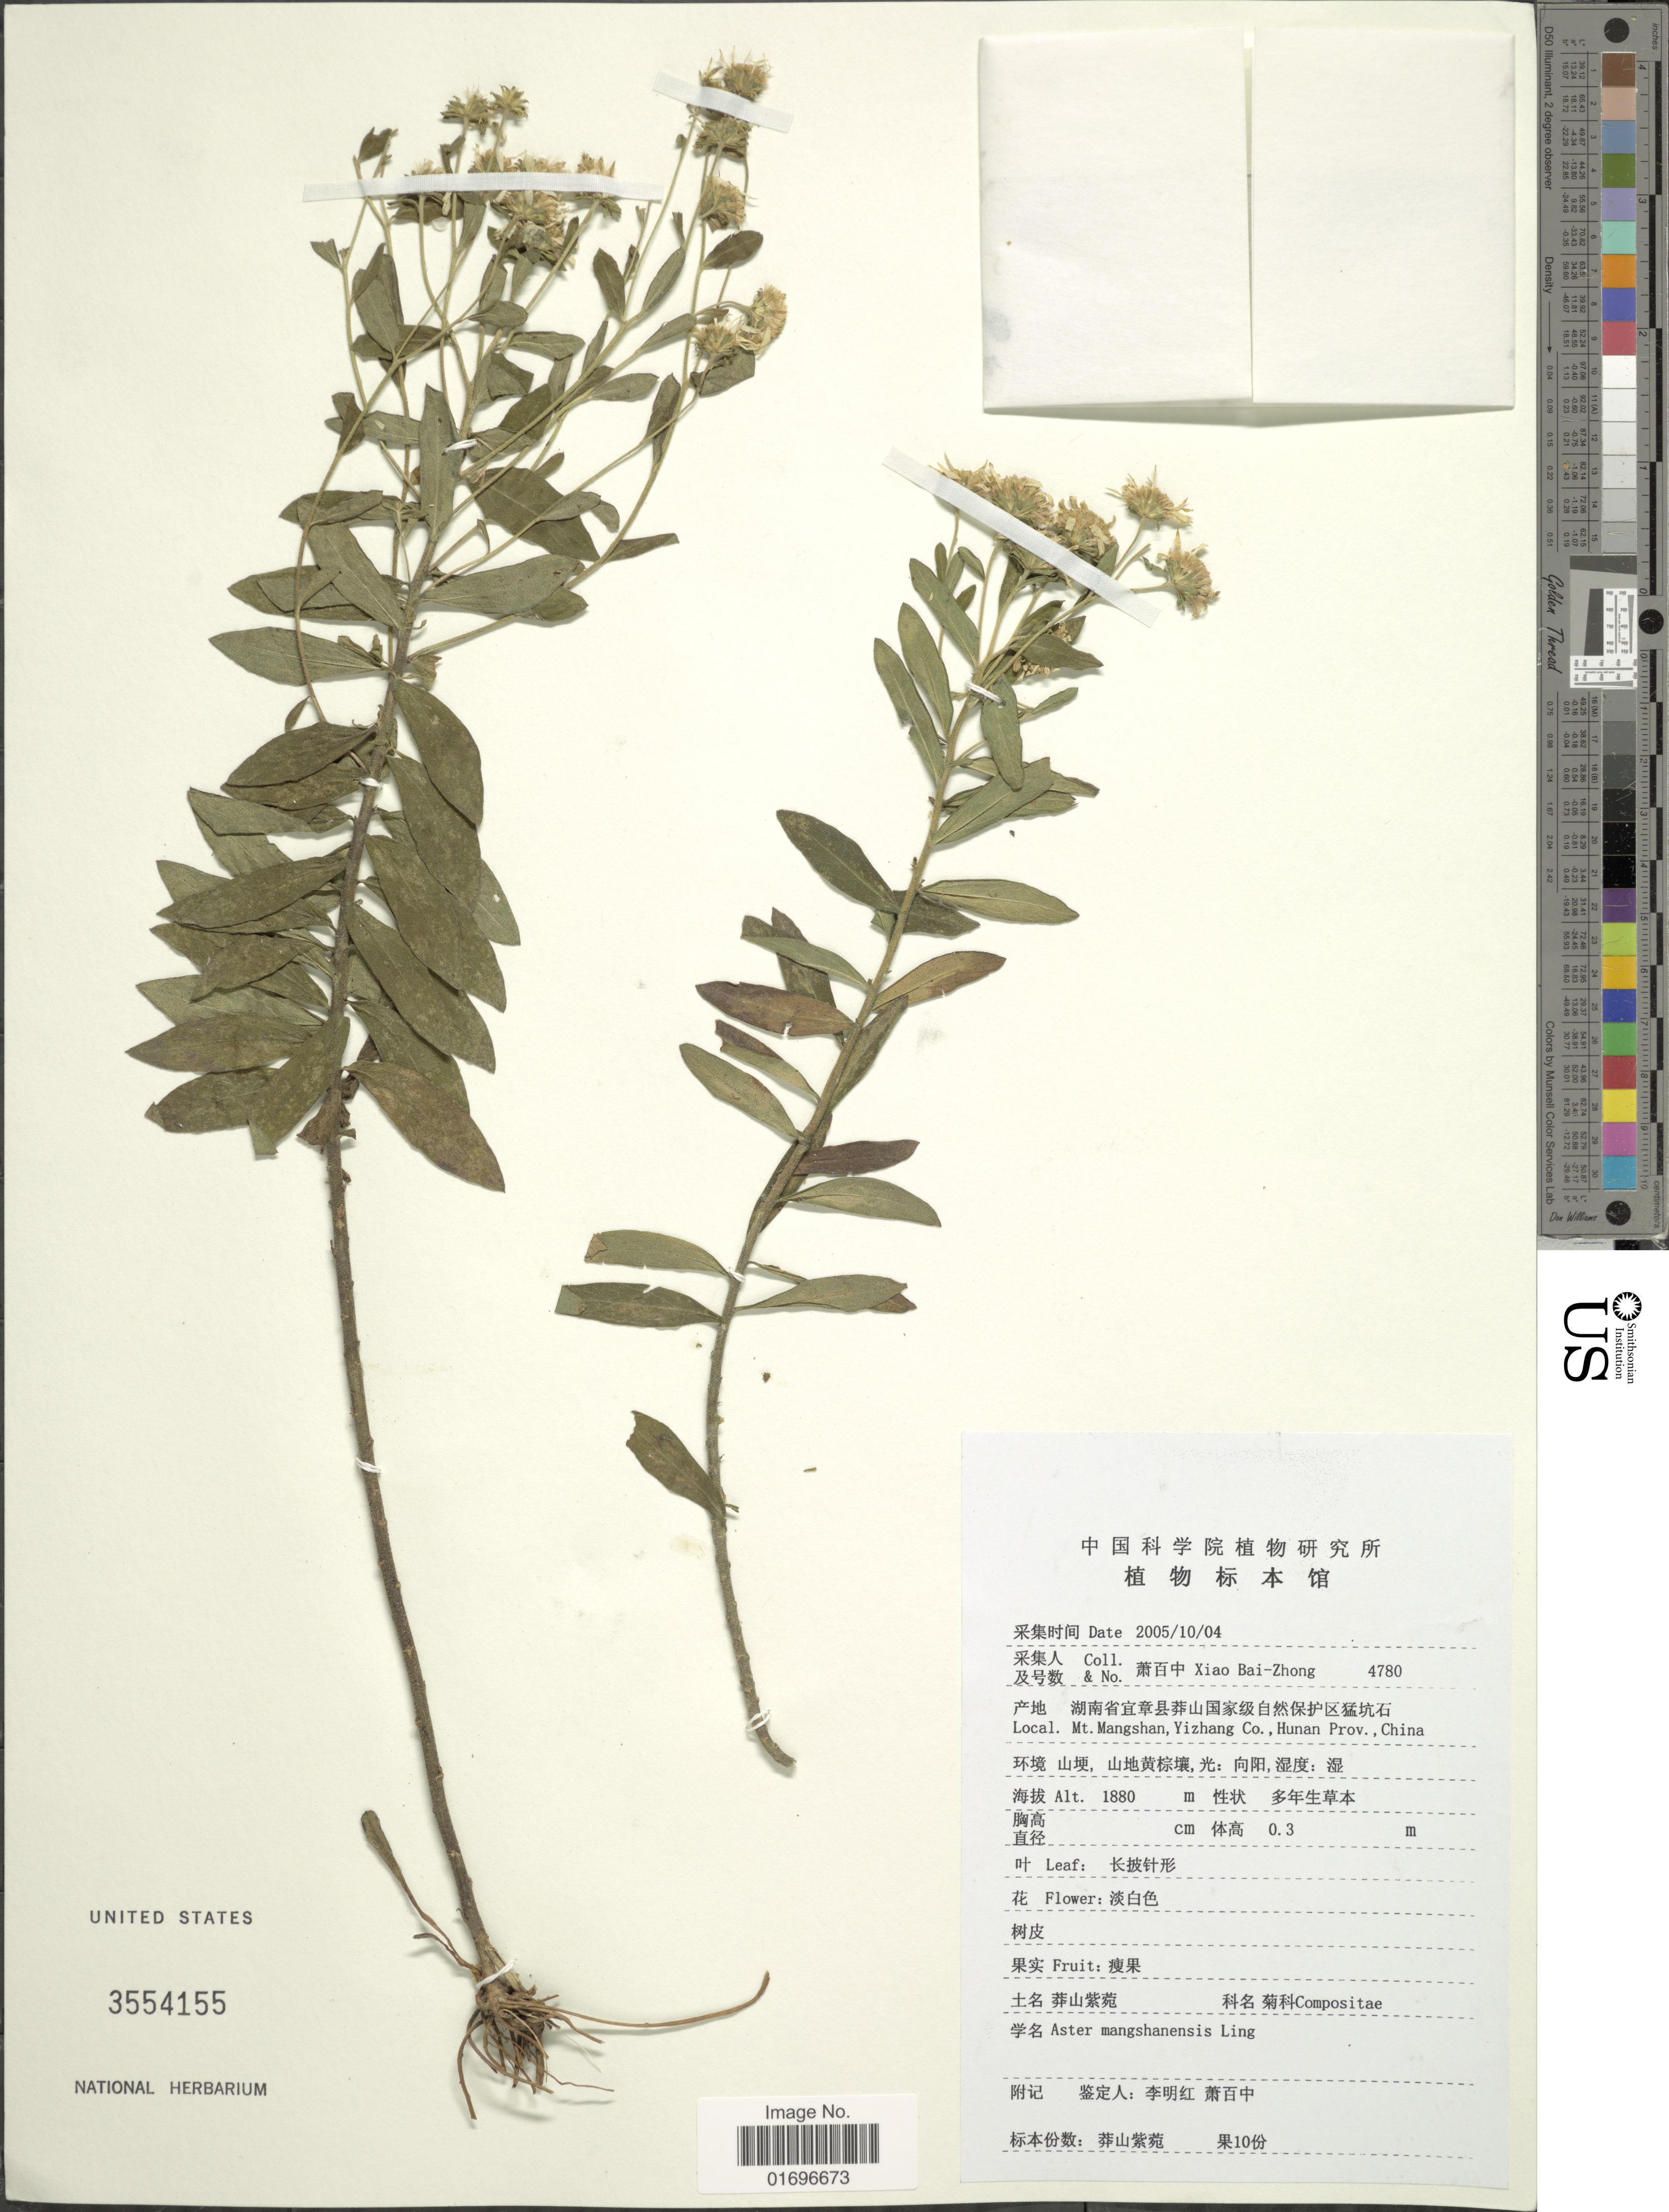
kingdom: Plantae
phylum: Tracheophyta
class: Magnoliopsida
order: Asterales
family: Asteraceae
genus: Aster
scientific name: Aster mangshanensis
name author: Ling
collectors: B. Z. Xiao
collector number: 4780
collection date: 2005-10-04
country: China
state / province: Hunan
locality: Mt. Mangshan, Yizhang Co., Hunan Prov., China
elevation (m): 1880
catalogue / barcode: US 3554155